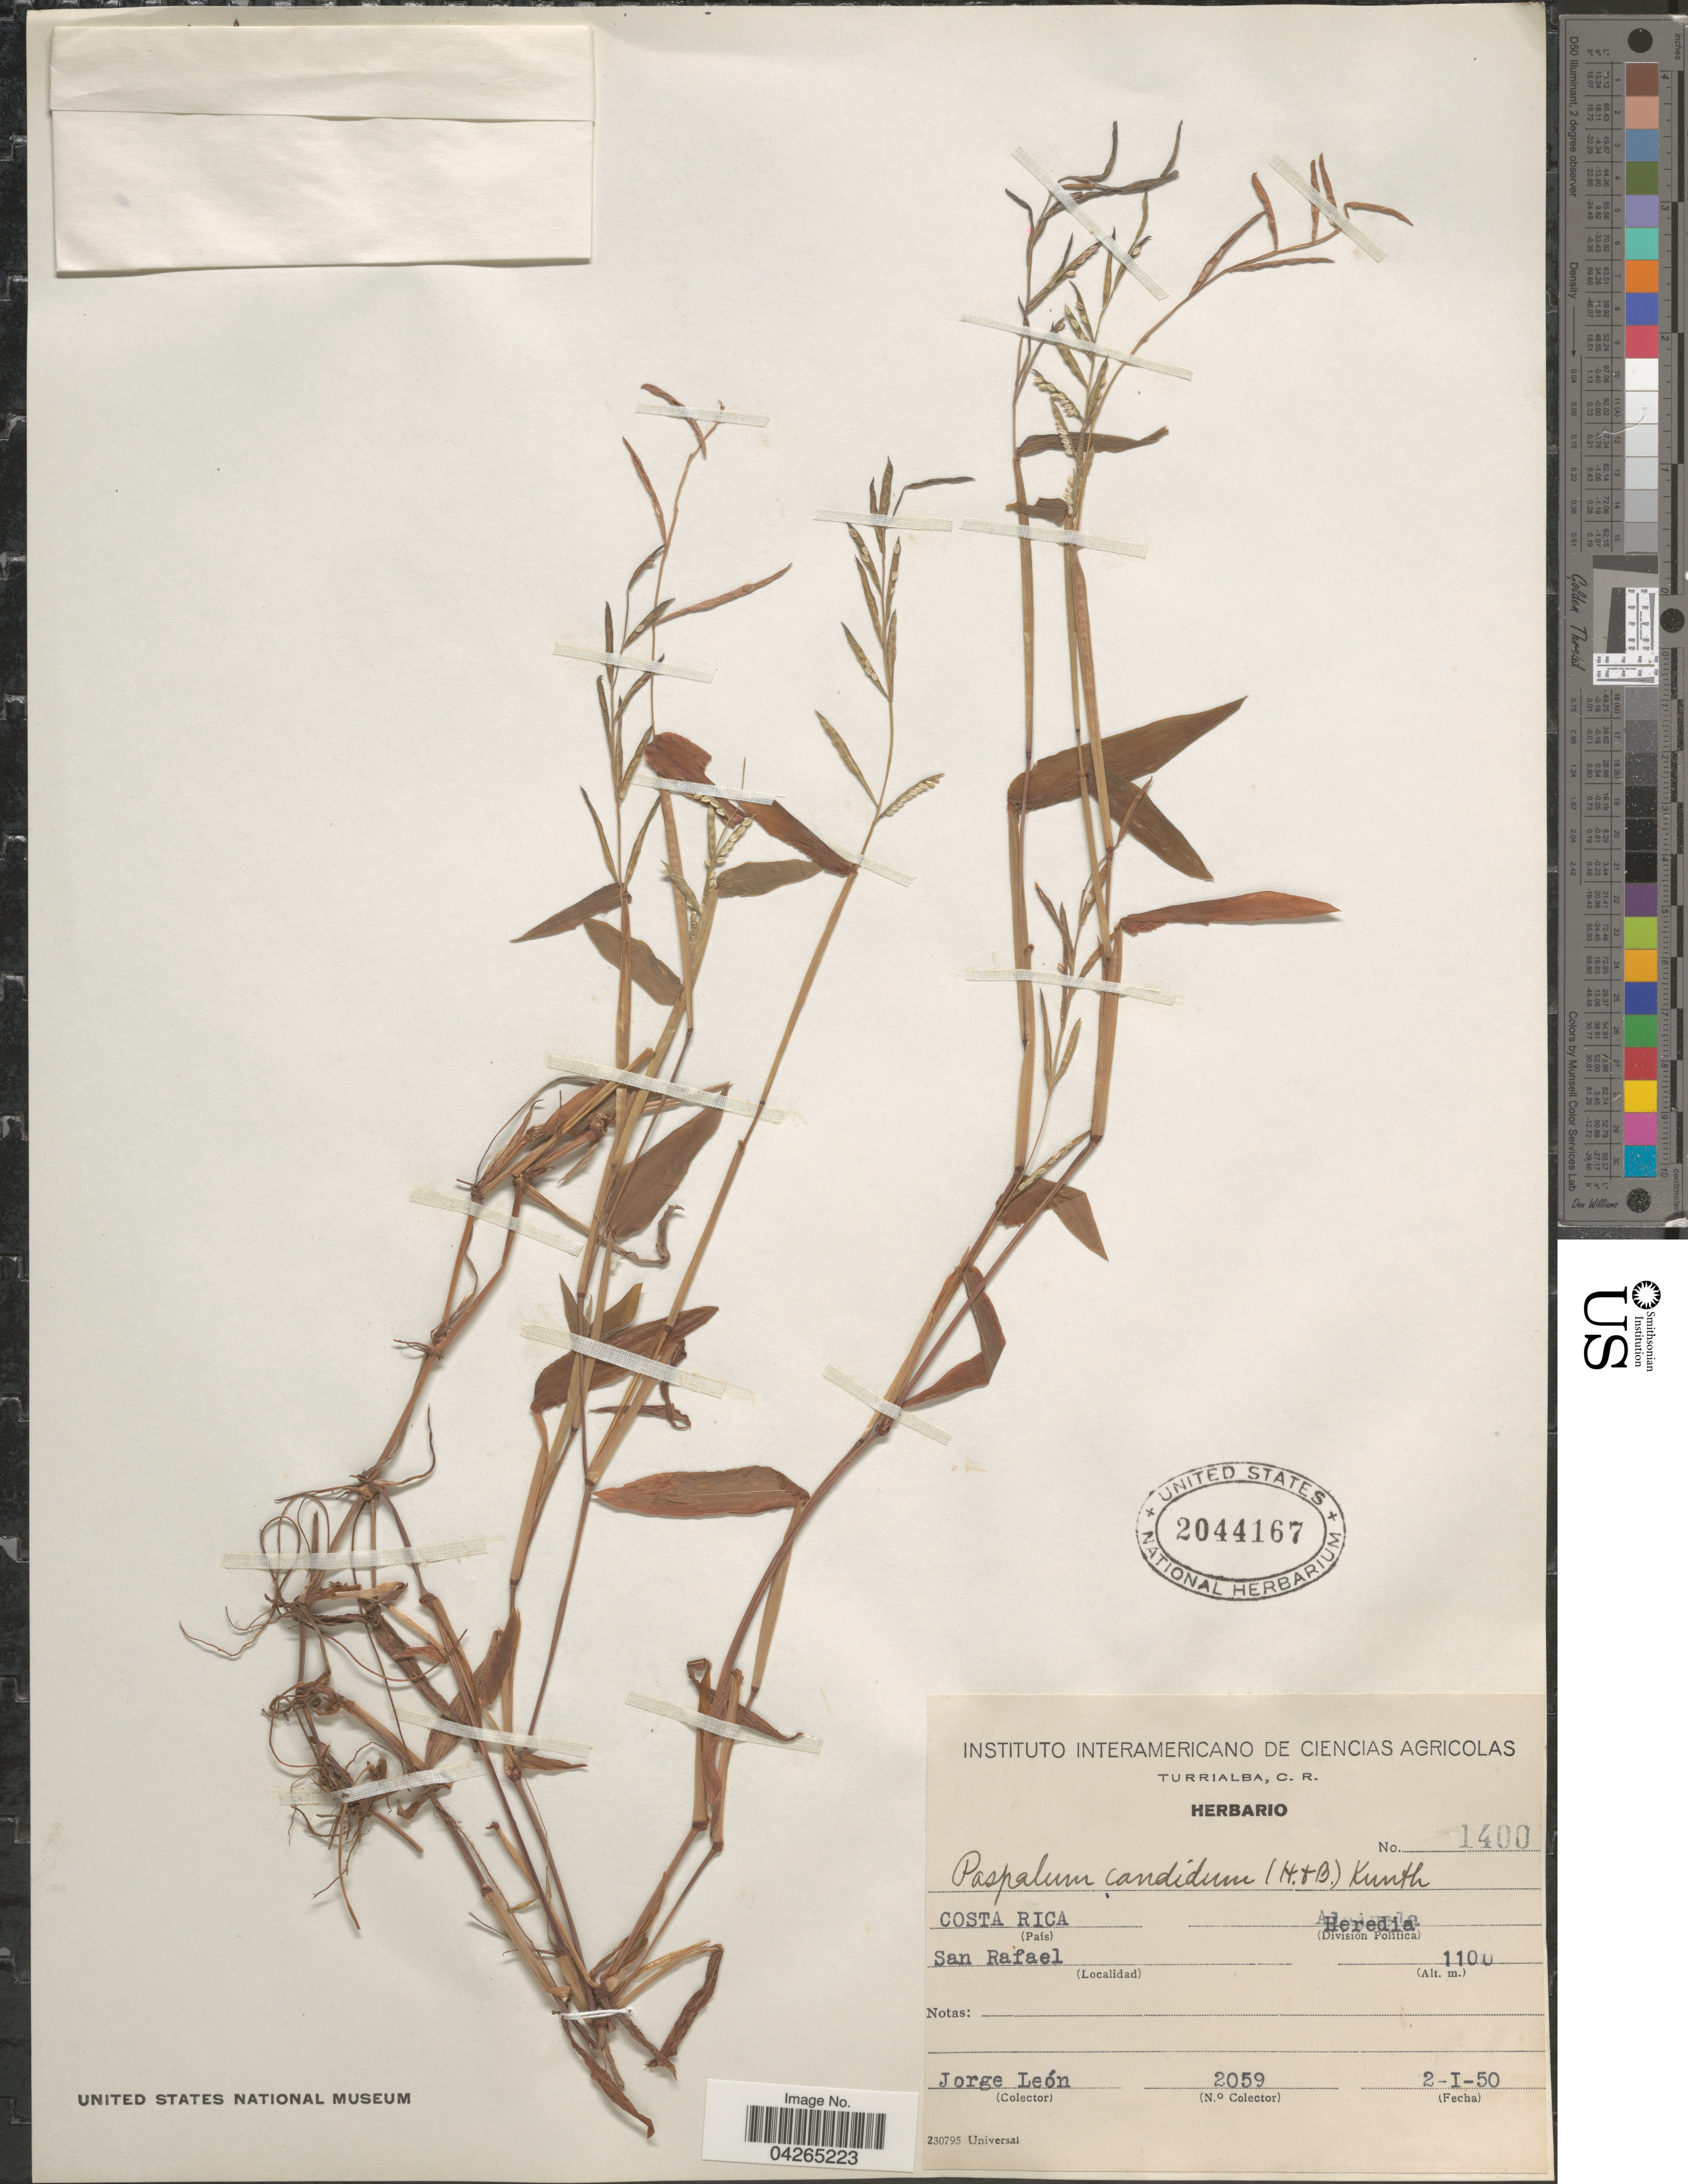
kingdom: Plantae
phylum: Tracheophyta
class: Liliopsida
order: Poales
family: Poaceae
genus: Paspalum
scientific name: Paspalum candidum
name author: (Humb. & Bonpl. ex Fleugge) Kunth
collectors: J. León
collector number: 2059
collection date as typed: Transcribed d/m/y: 2/1/50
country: Costa Rica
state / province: Heredia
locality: San Rafael.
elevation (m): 1100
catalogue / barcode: US 2044167